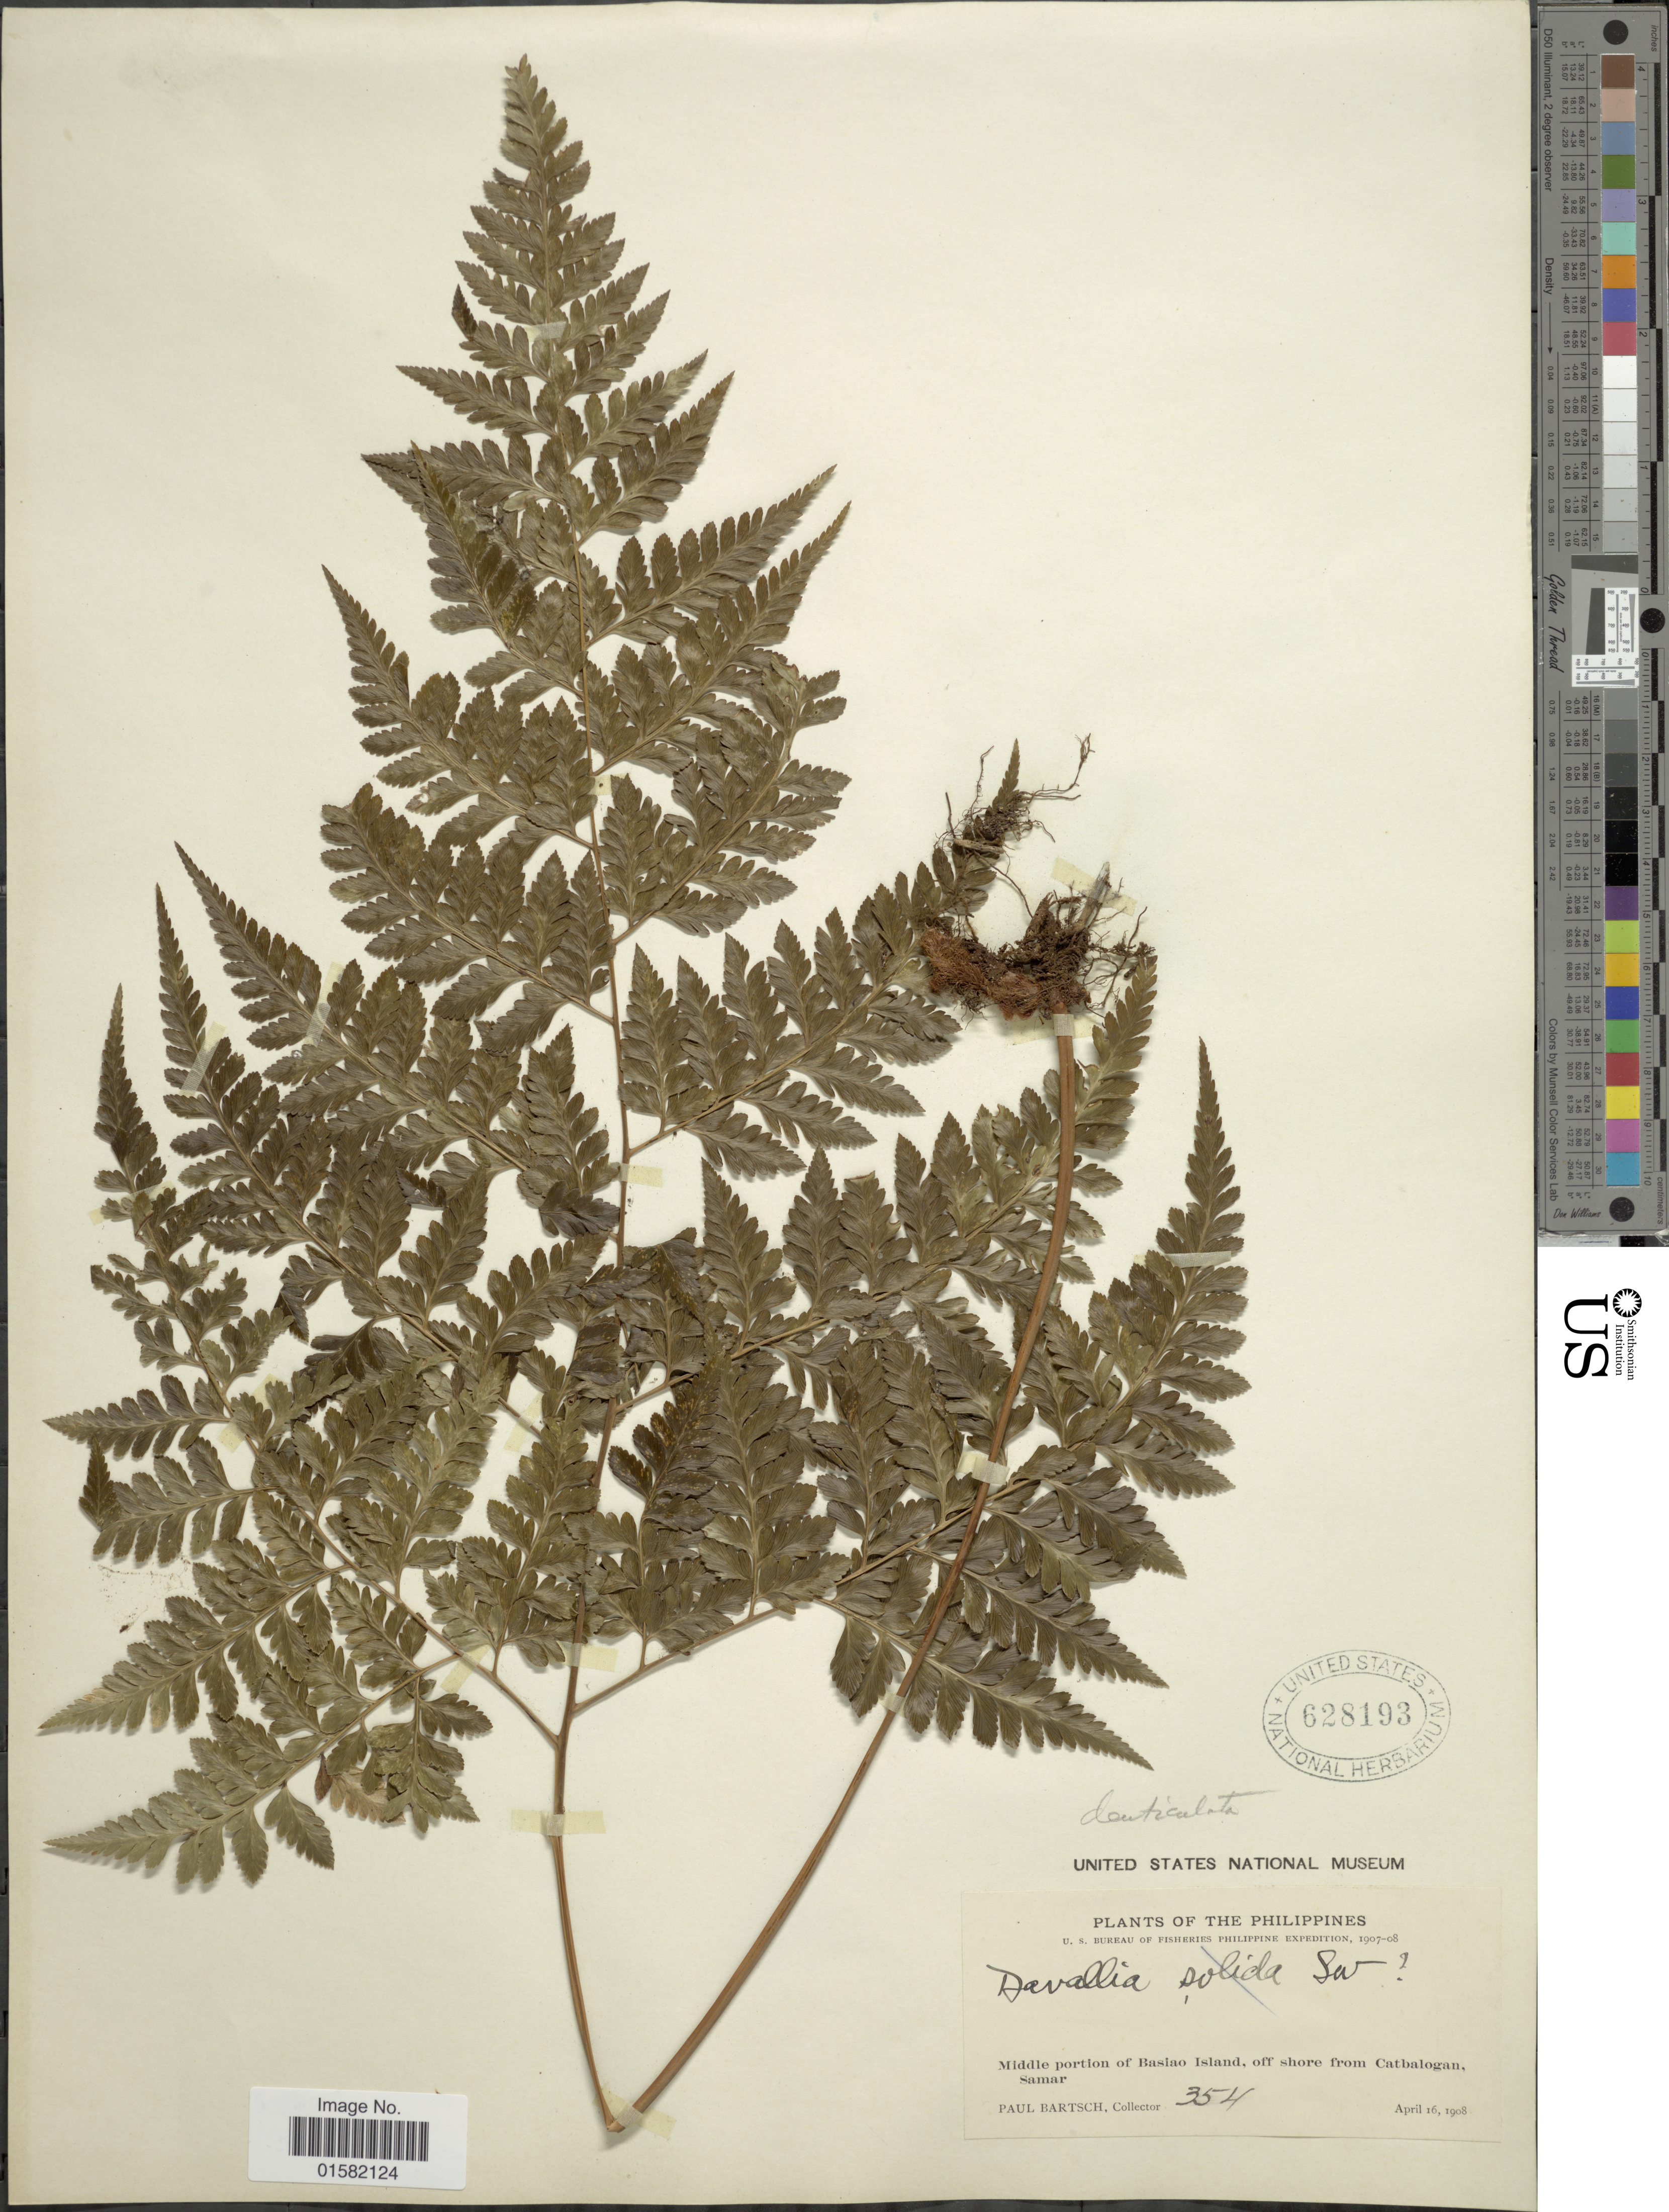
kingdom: Plantae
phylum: Tracheophyta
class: Polypodiopsida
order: Polypodiales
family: Davalliaceae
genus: Wibelia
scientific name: Wibelia denticulata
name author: (Burm. f.) M. Kato & Tsutsumi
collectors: P. Bartsch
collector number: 354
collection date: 1908-04-16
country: Philippines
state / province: Eastern Visayas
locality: Middle portion of Basiao Island, off shore from Catbalogan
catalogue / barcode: US 628193